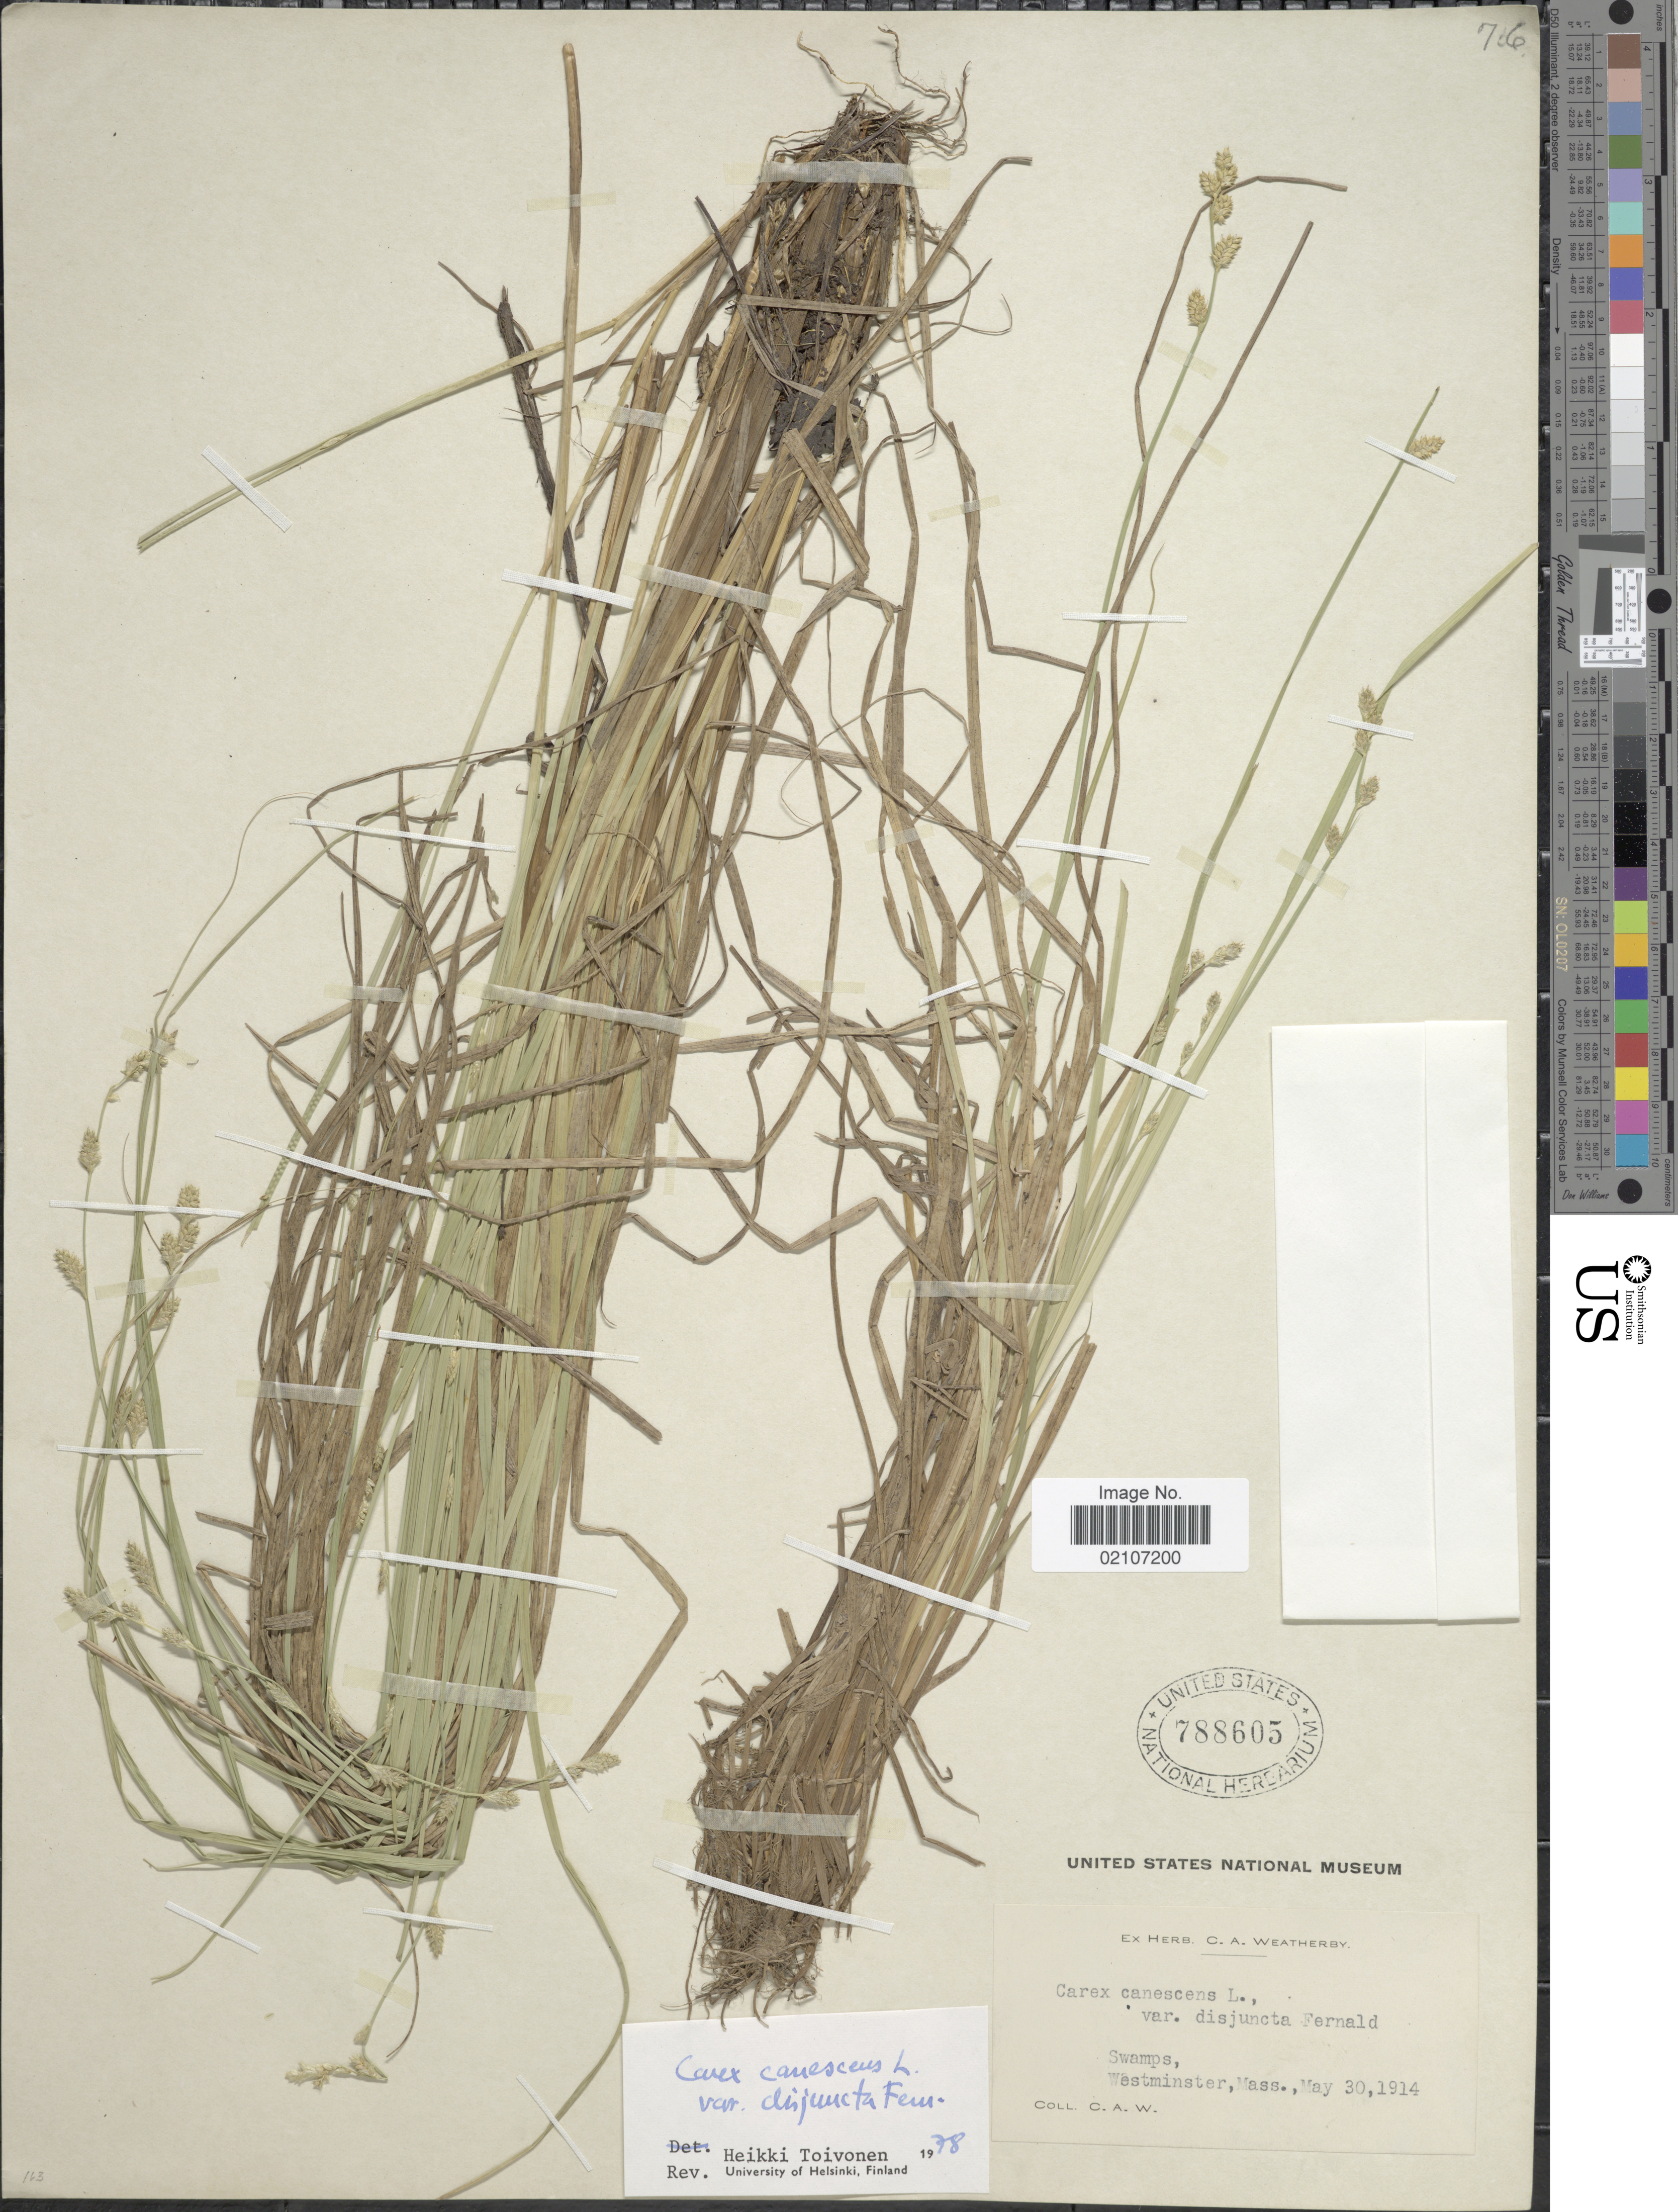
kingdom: Plantae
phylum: Tracheophyta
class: Liliopsida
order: Poales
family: Cyperaceae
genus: Carex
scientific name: Carex canescens var. disjuncta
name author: Fernald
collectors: C. A. Weatherby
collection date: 1914-05-30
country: United States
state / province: Massachusetts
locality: Swamps, Westminster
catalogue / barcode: US 788605